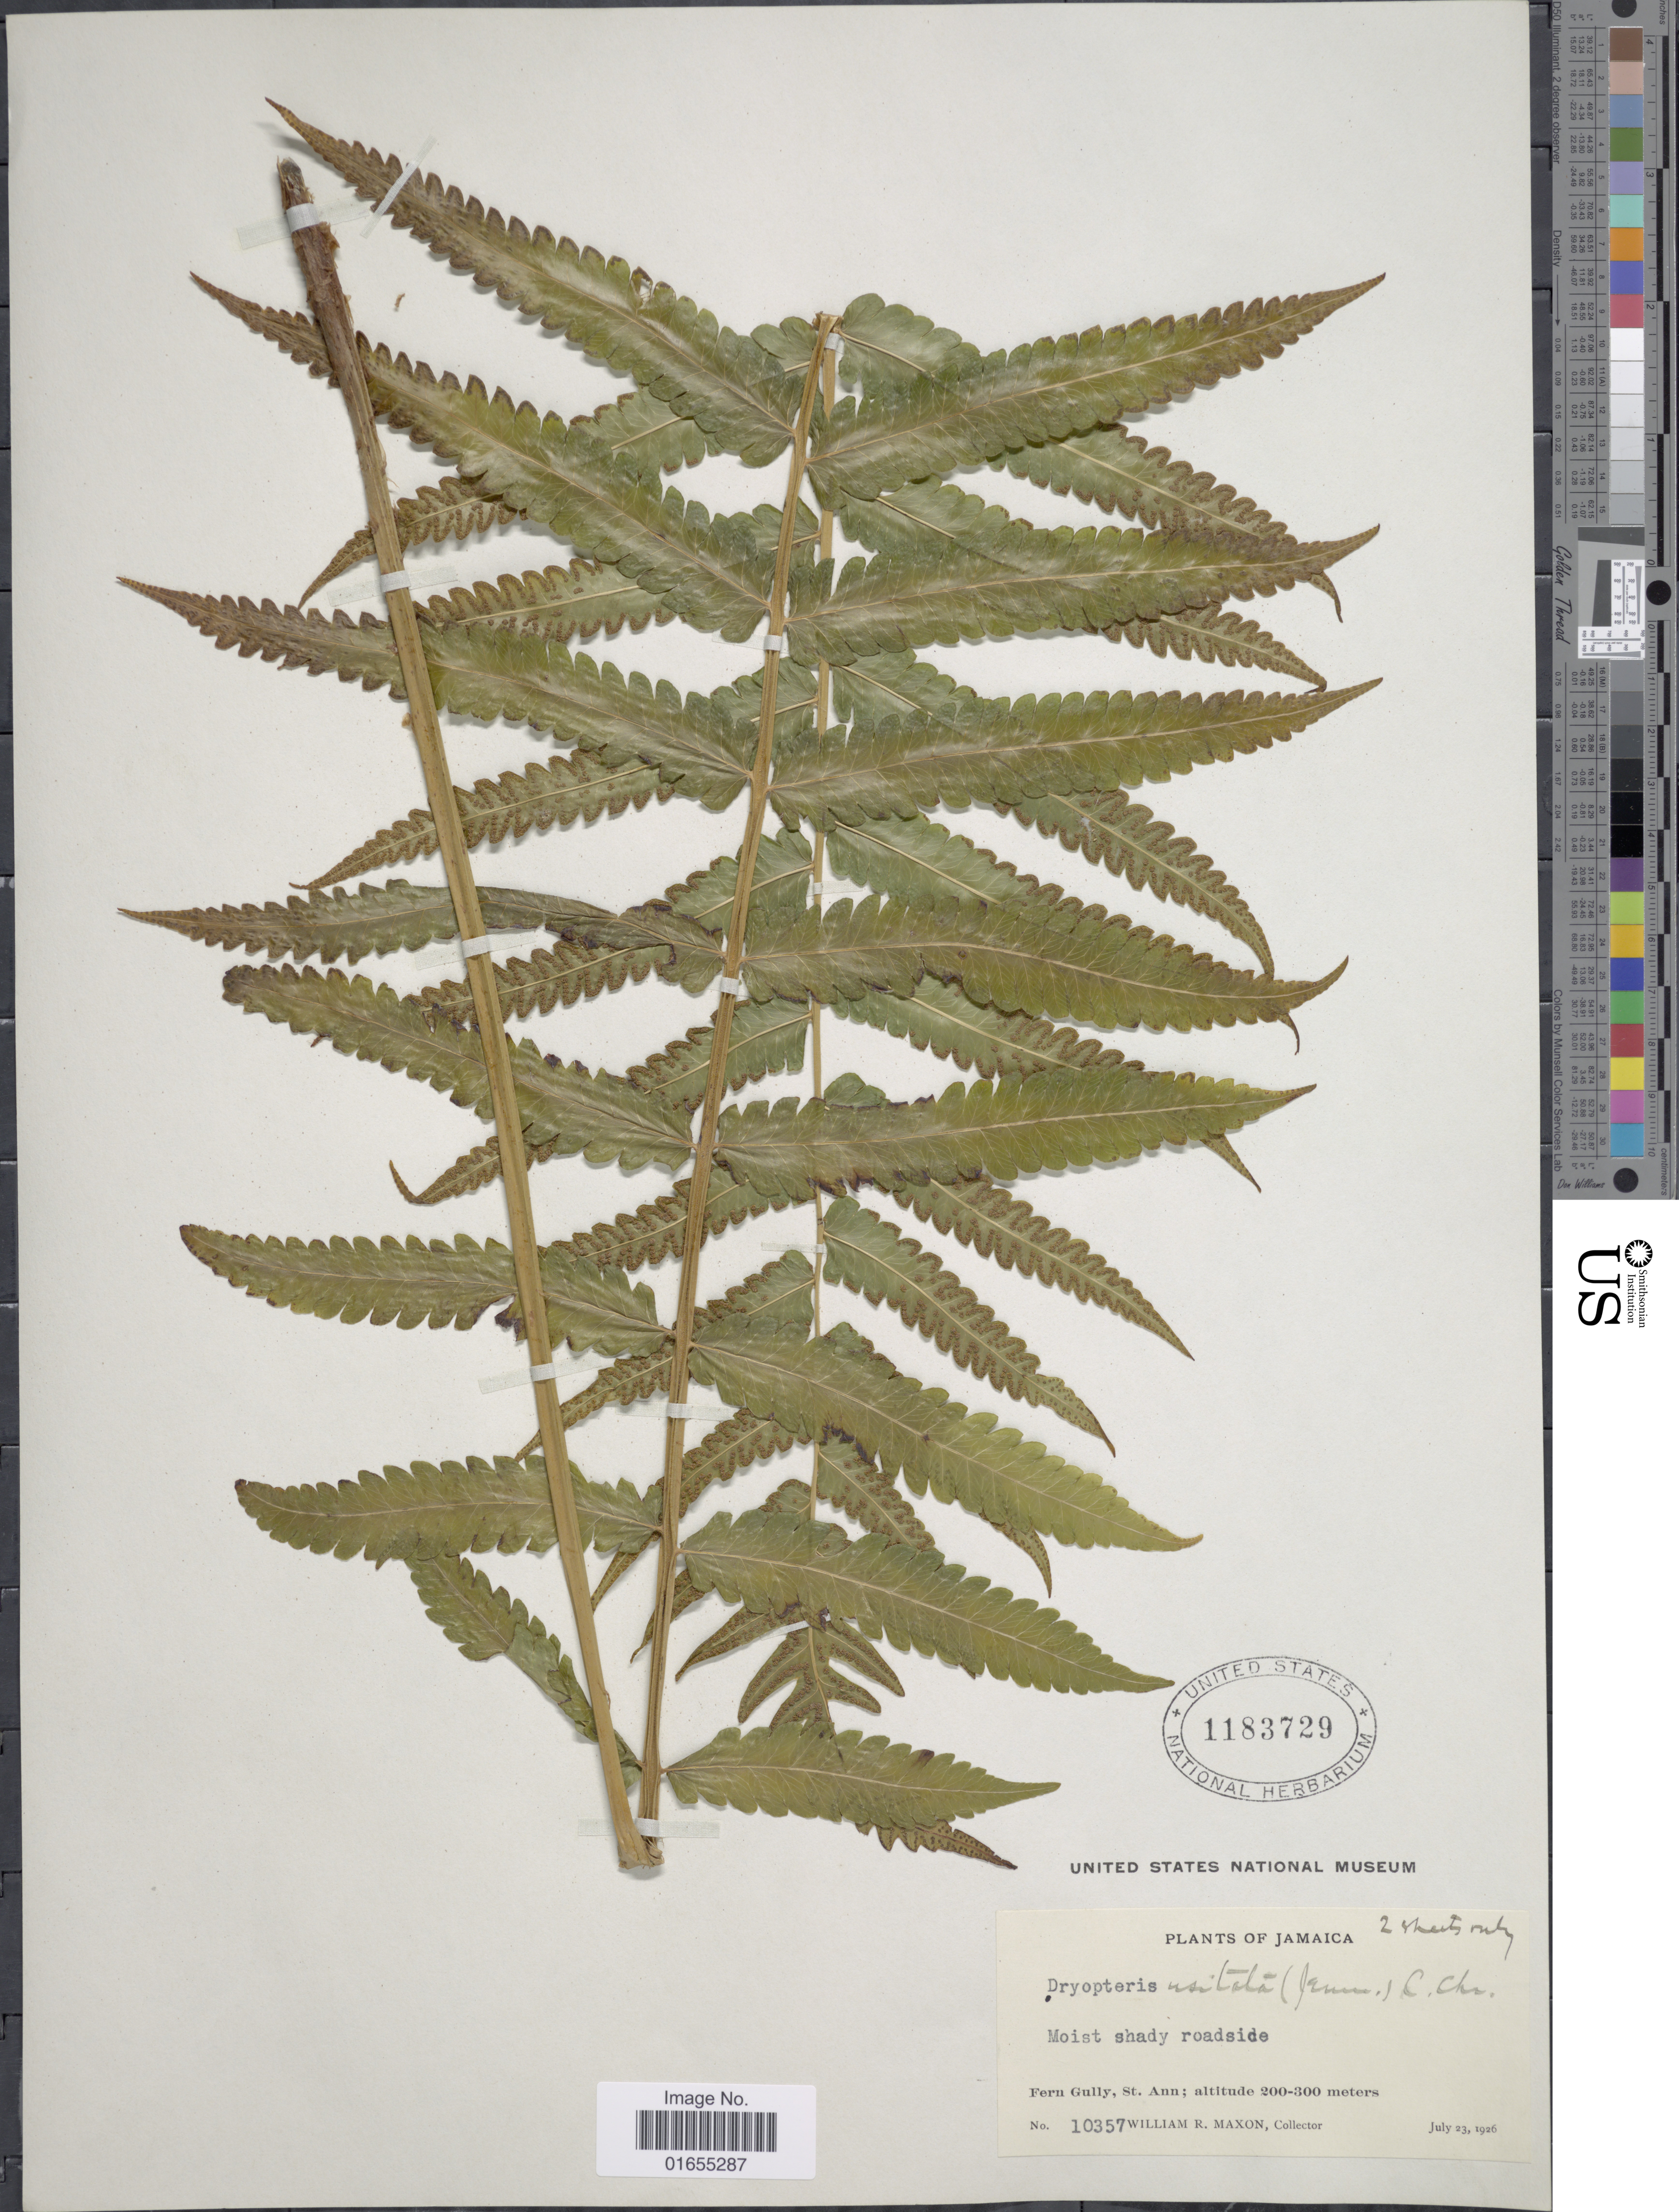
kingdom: Plantae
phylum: Tracheophyta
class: Polypodiopsida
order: Polypodiales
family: Thelypteridaceae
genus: Goniopteris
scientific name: Goniopteris venusta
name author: (Heward) Pic. Serm.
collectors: W. R. Maxon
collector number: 10357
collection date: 1926-07-23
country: Jamaica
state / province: Saint Ann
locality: Fern Gully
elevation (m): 200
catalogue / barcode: US 1183729